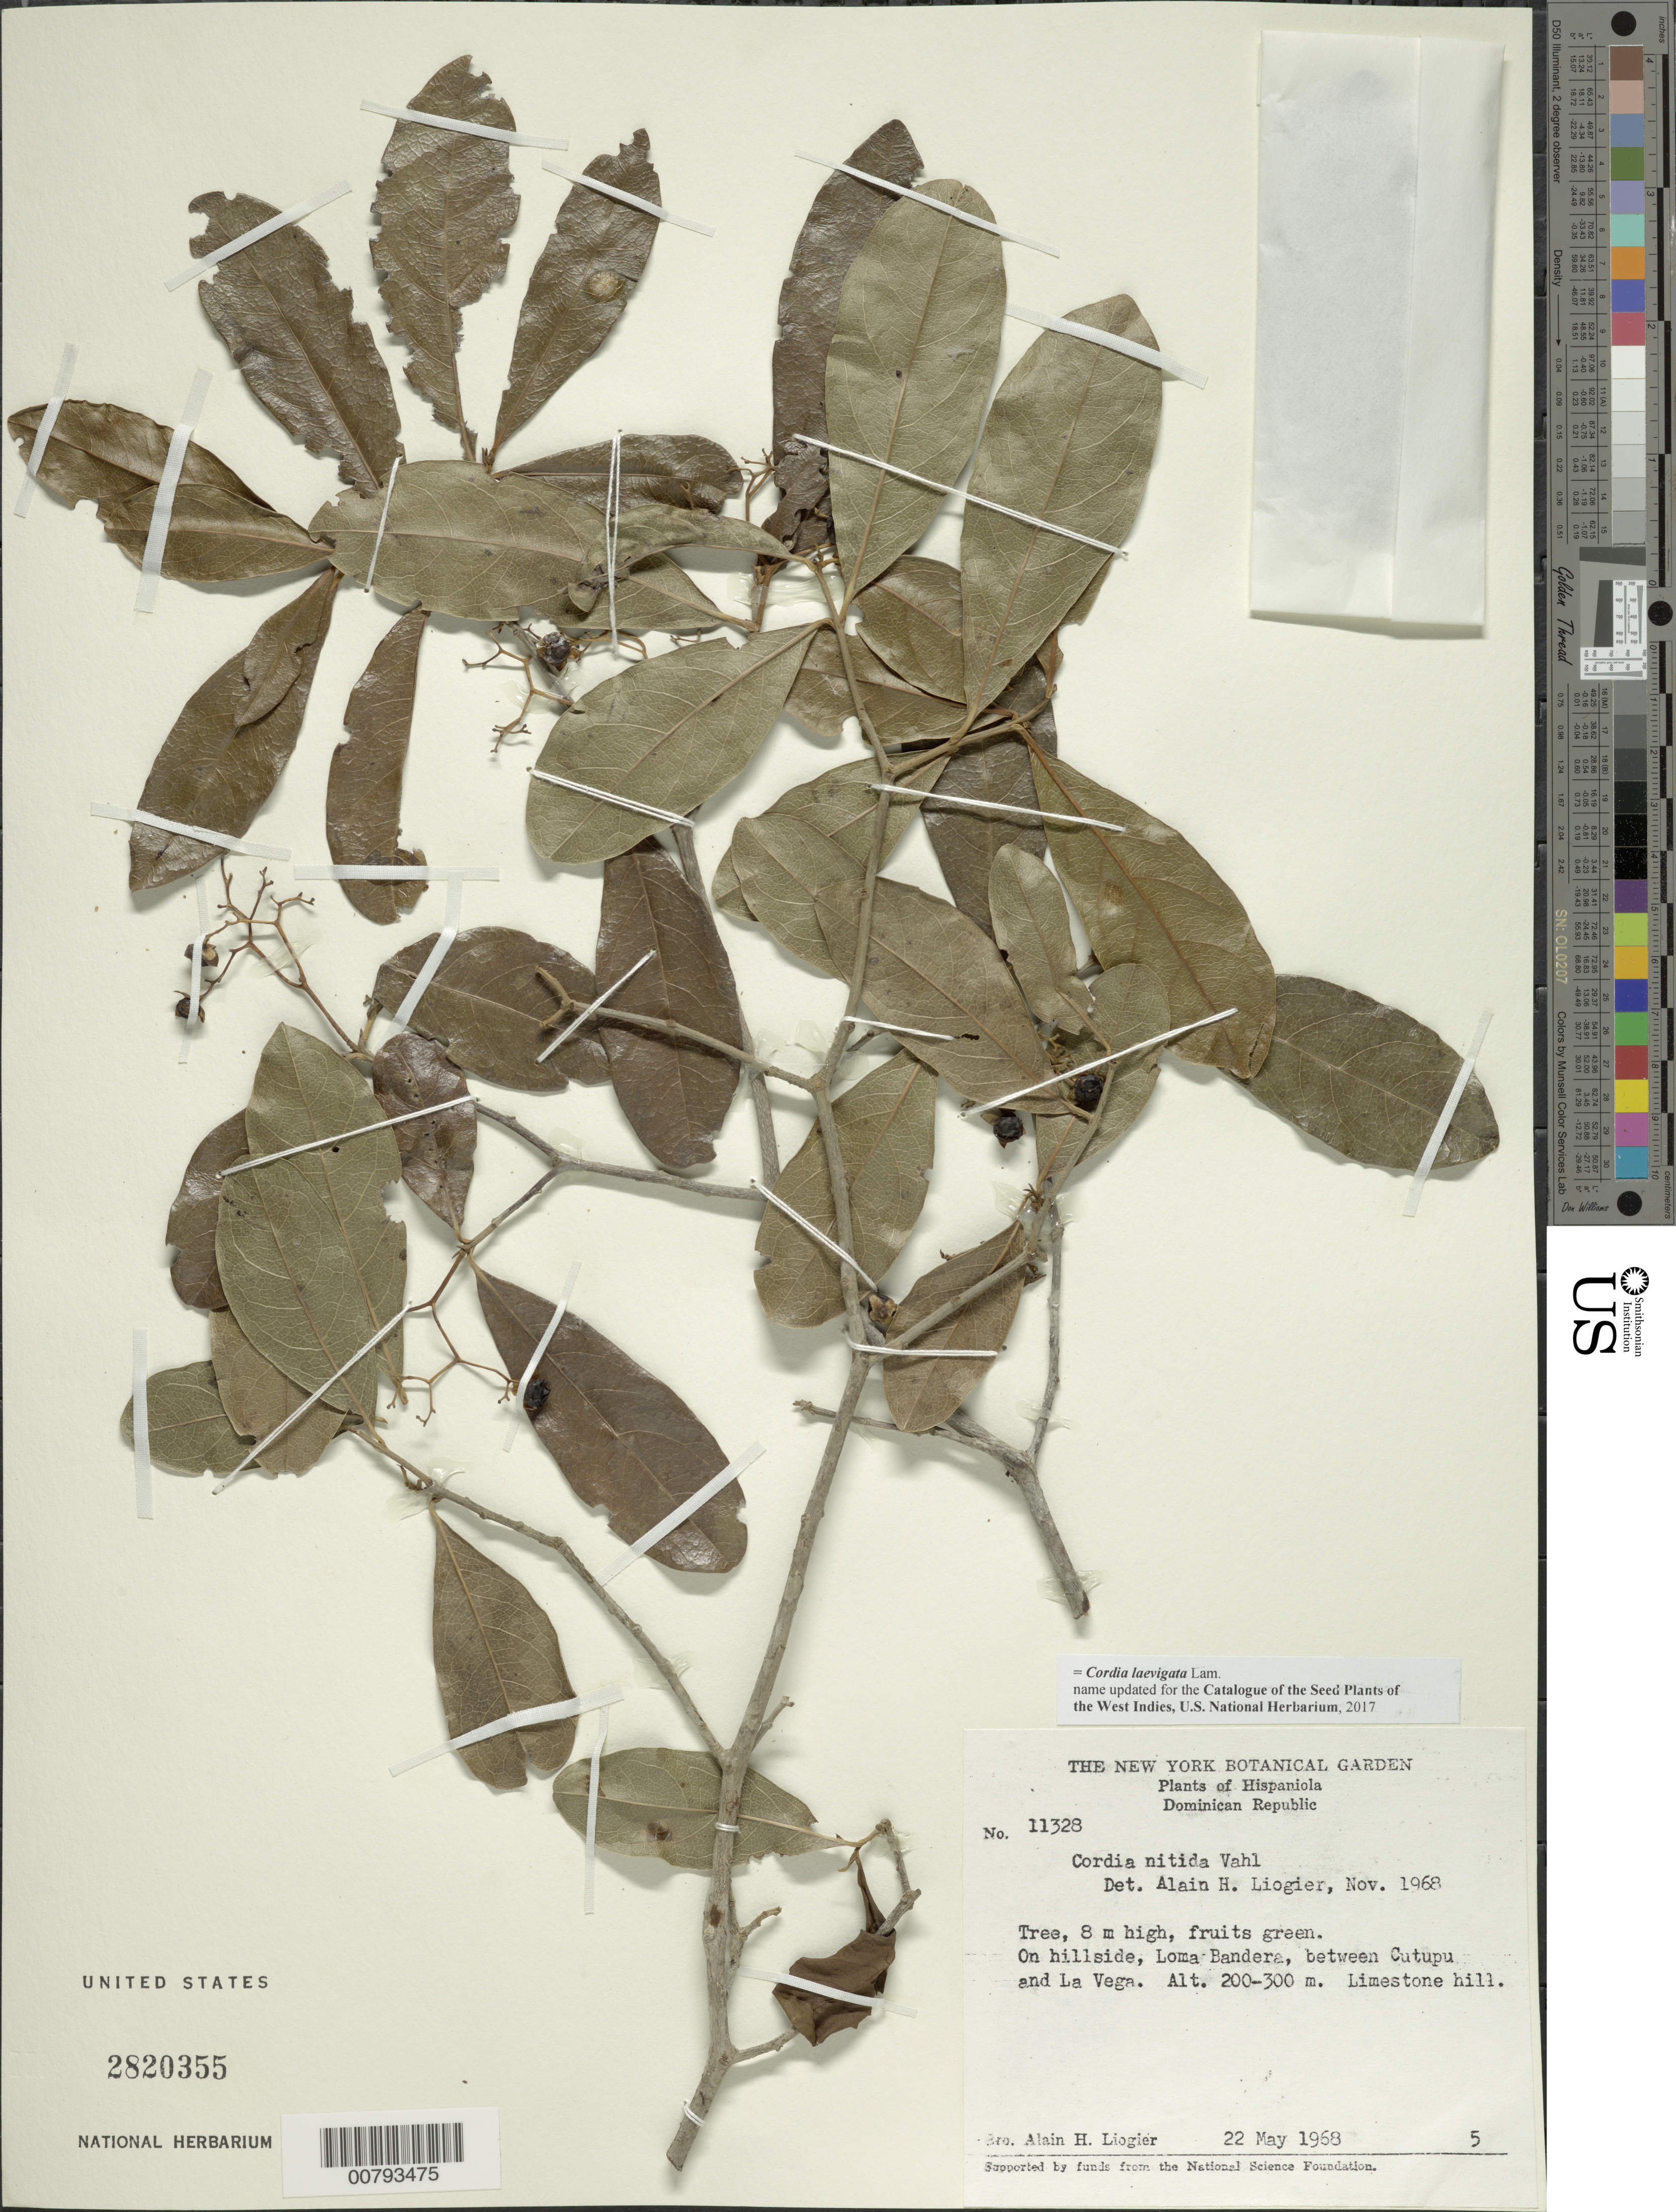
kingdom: Plantae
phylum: Tracheophyta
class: Magnoliopsida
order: Boraginales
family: Cordiaceae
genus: Cordia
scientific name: Cordia laevigata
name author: Lam.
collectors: A. H. Liogier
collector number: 11328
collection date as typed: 22 May 1968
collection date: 1968-05-22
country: Dominican Republic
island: Hispaniola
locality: Between Cutupu and La Vega, Loma Bandera.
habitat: On hillside, limestone hill.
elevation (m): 200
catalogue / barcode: US 2820355